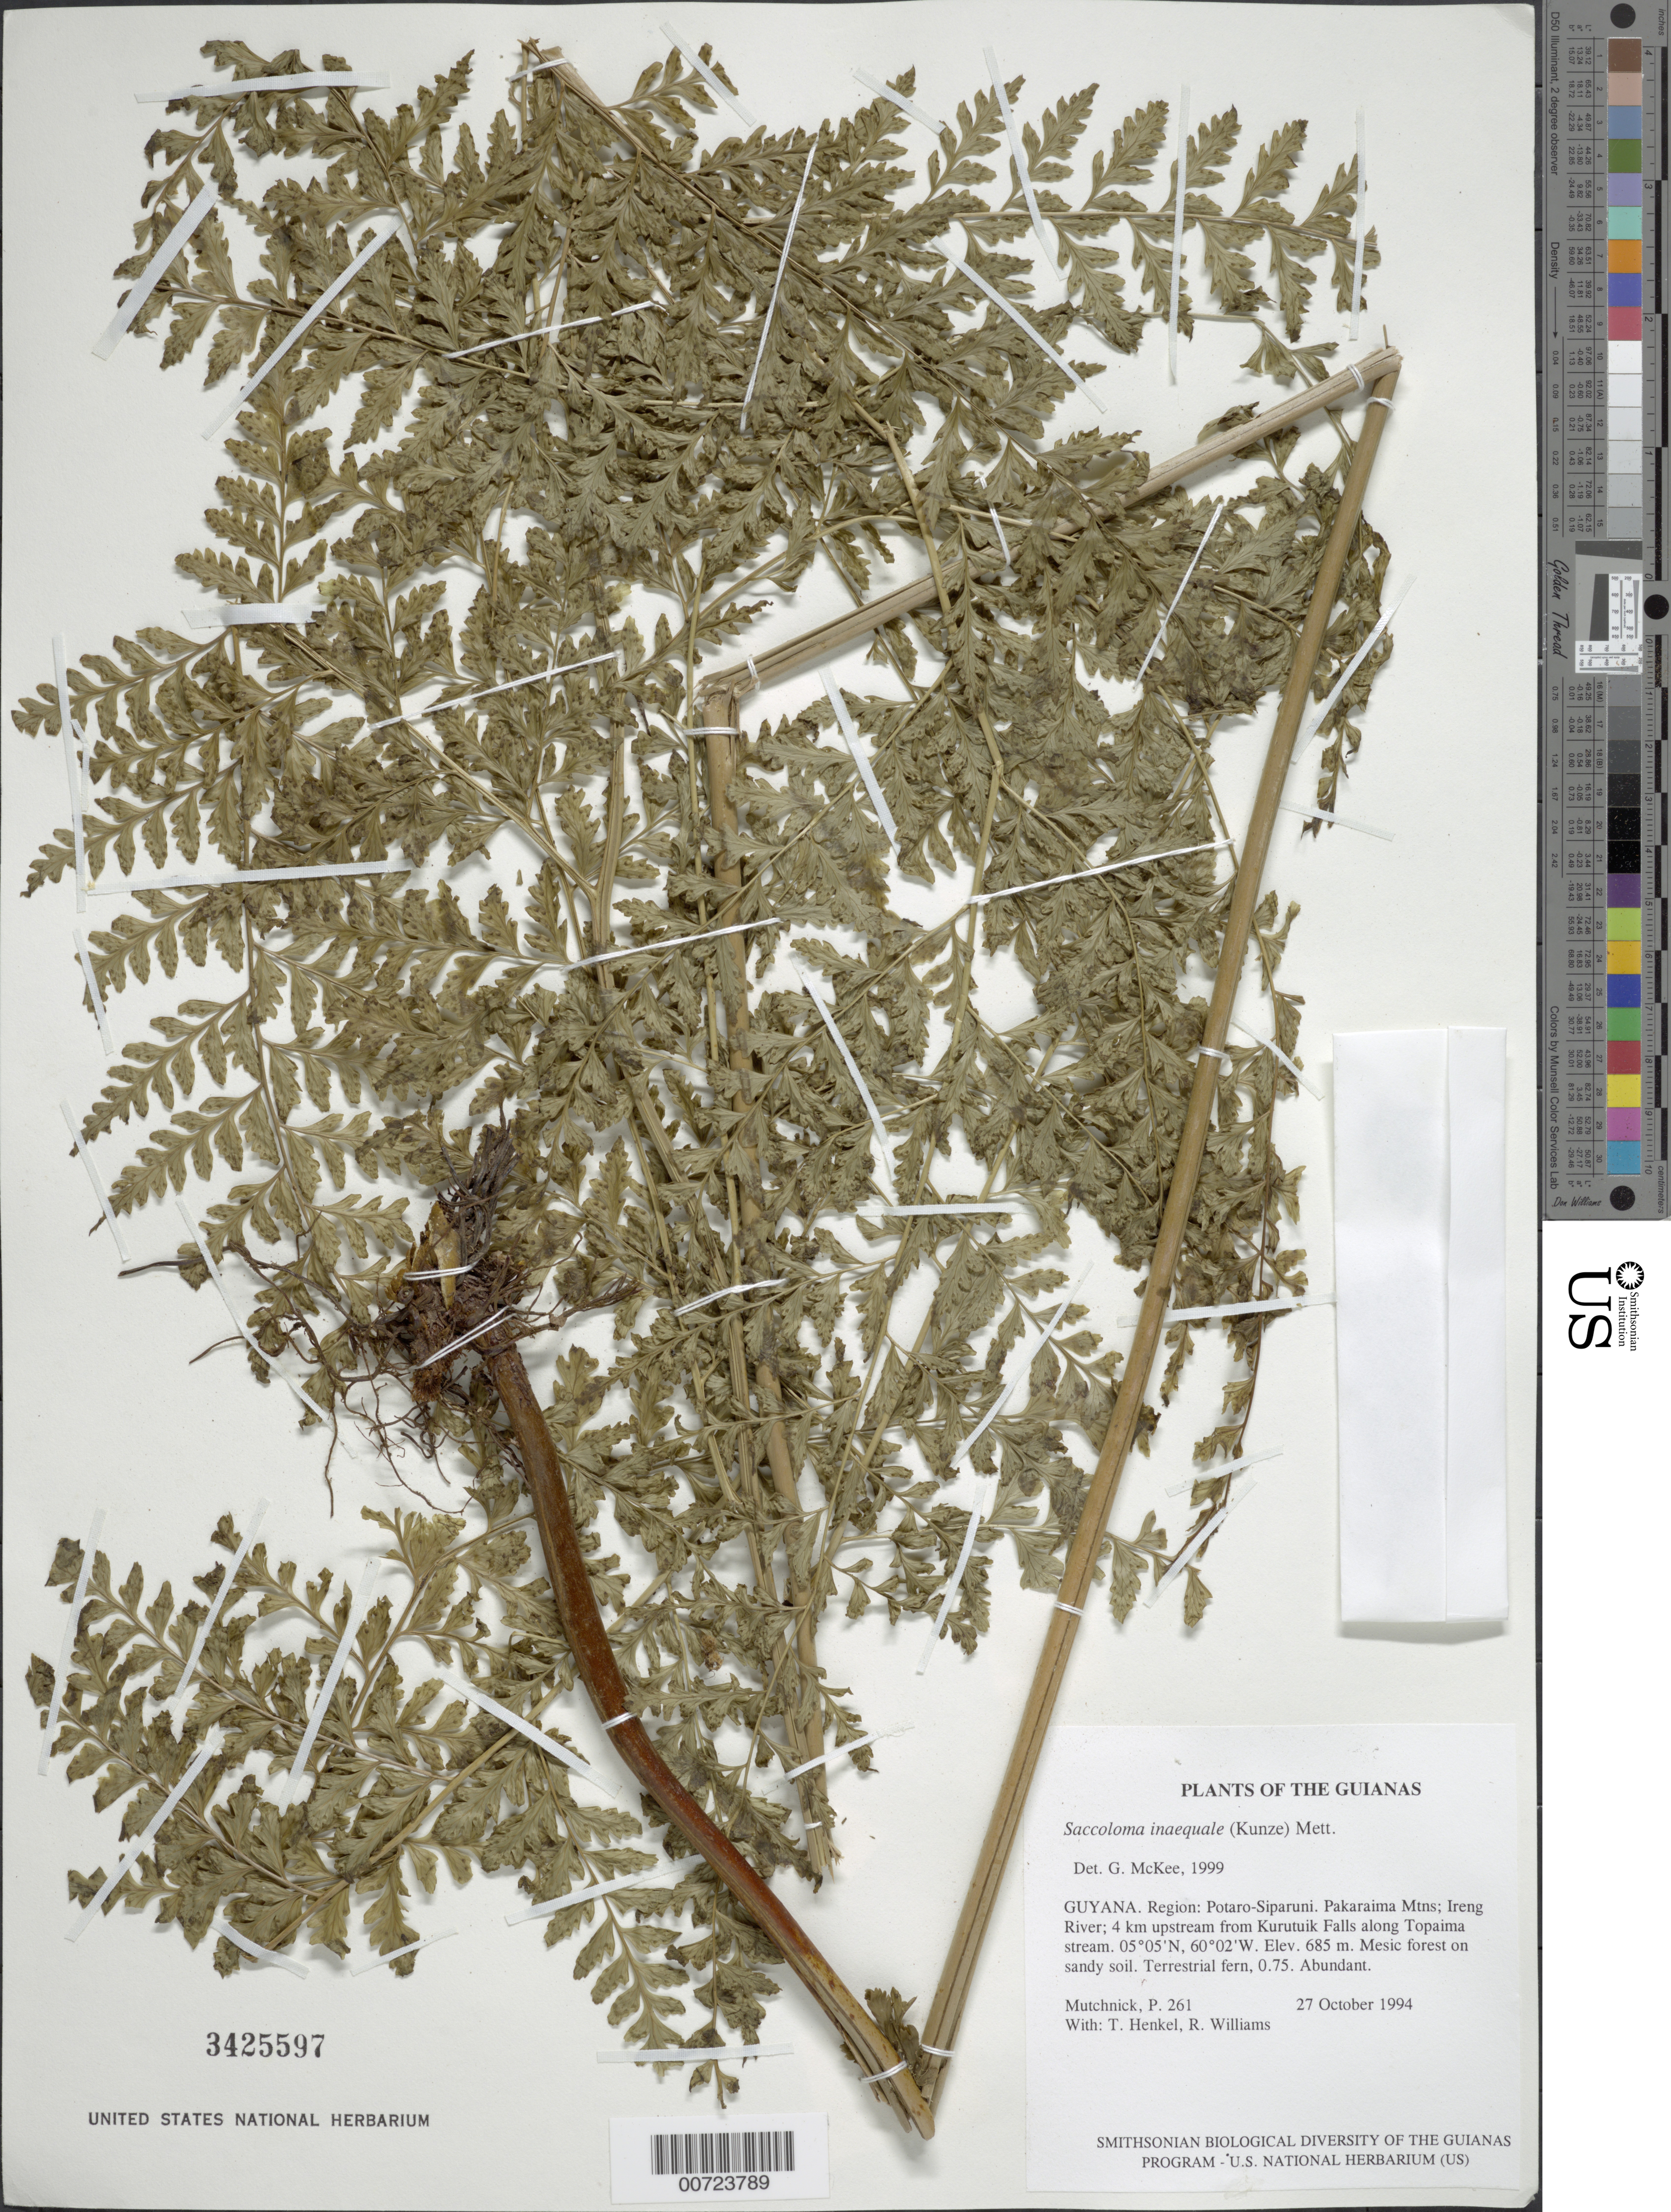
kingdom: Plantae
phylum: Tracheophyta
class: Polypodiopsida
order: Polypodiales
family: Saccolomataceae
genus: Saccoloma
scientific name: Saccoloma inaequale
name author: (Kunze) Mett.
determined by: McKee, G. S., (US), NMNH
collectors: P. Mutchnick, T. Henkel & R. Williams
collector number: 261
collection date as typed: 27 October 1994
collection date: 1994-10-27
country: Guyana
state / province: Potaro-Siparuni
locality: Pakaraima Mtns; Ireng River; 4 km upstream from Kurutuik Falls along Topaima stream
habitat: Mesic forest on sandy soil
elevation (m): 685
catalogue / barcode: US 3425597